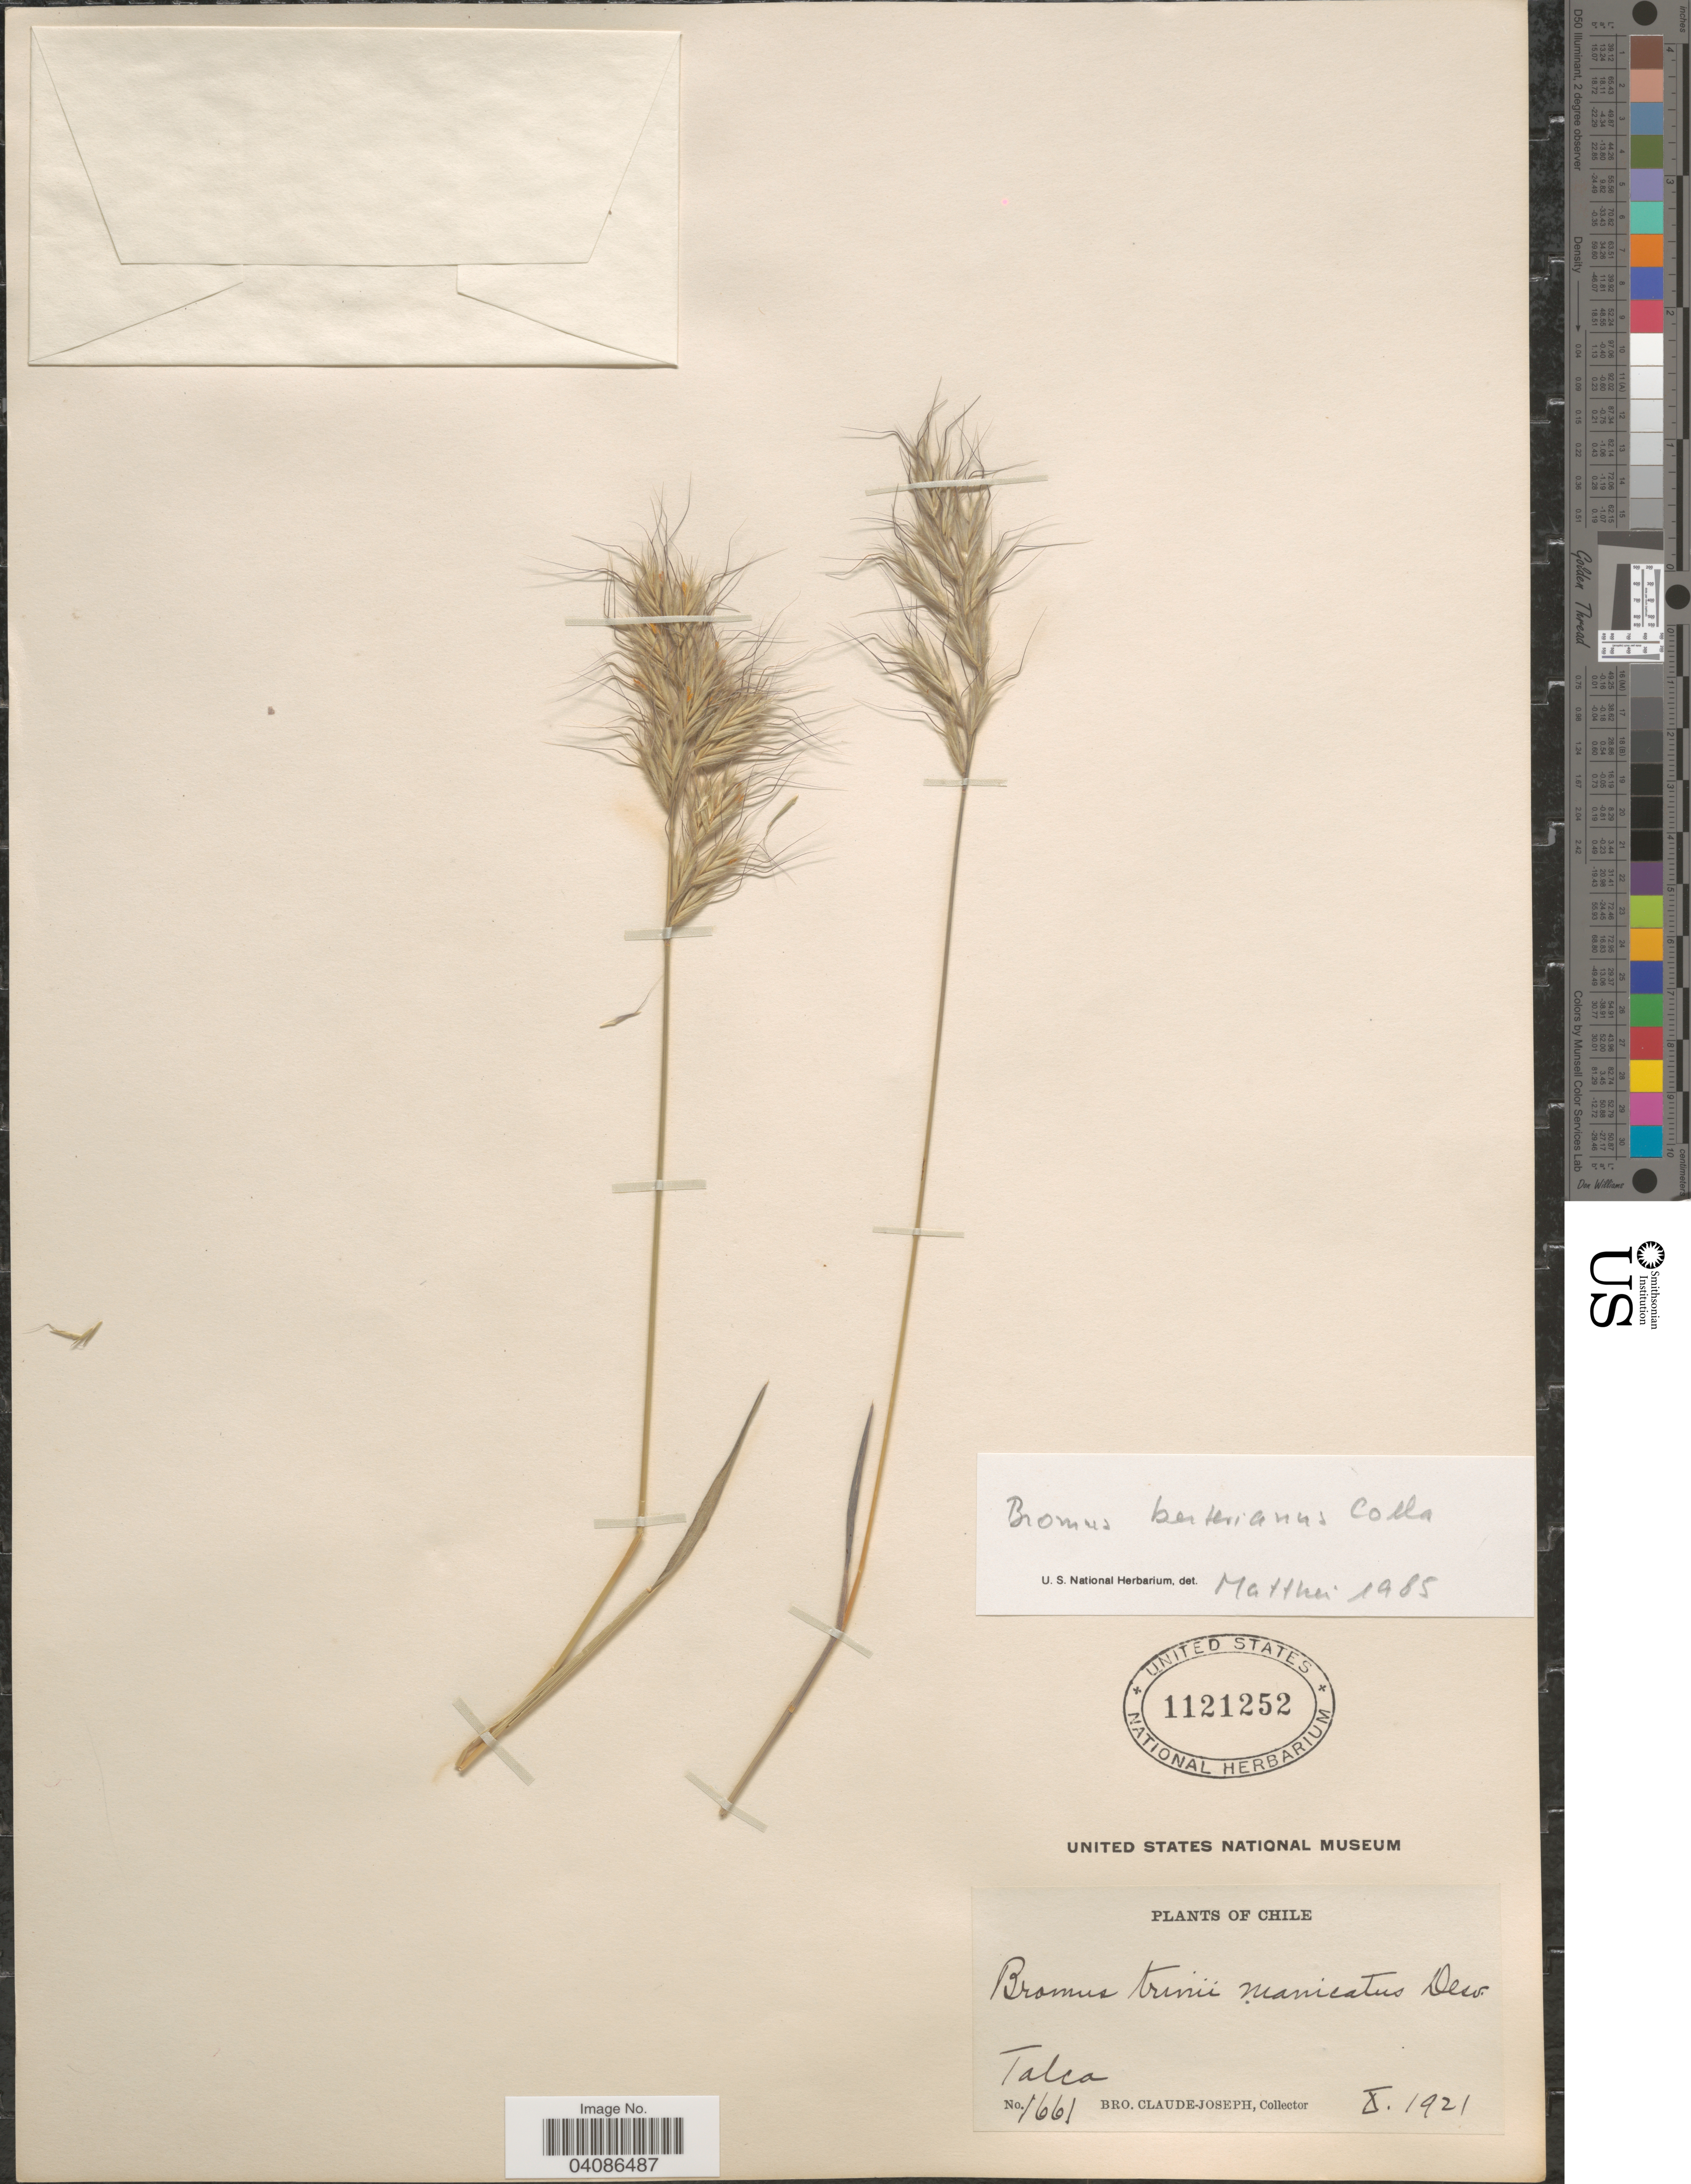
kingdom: Plantae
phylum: Tracheophyta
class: Liliopsida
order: Poales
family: Poaceae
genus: Bromus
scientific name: Bromus berteroanus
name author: Colla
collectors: Bro. Claude-Joseph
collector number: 1661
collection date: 1921-10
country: Chile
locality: Talca.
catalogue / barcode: US 1121252